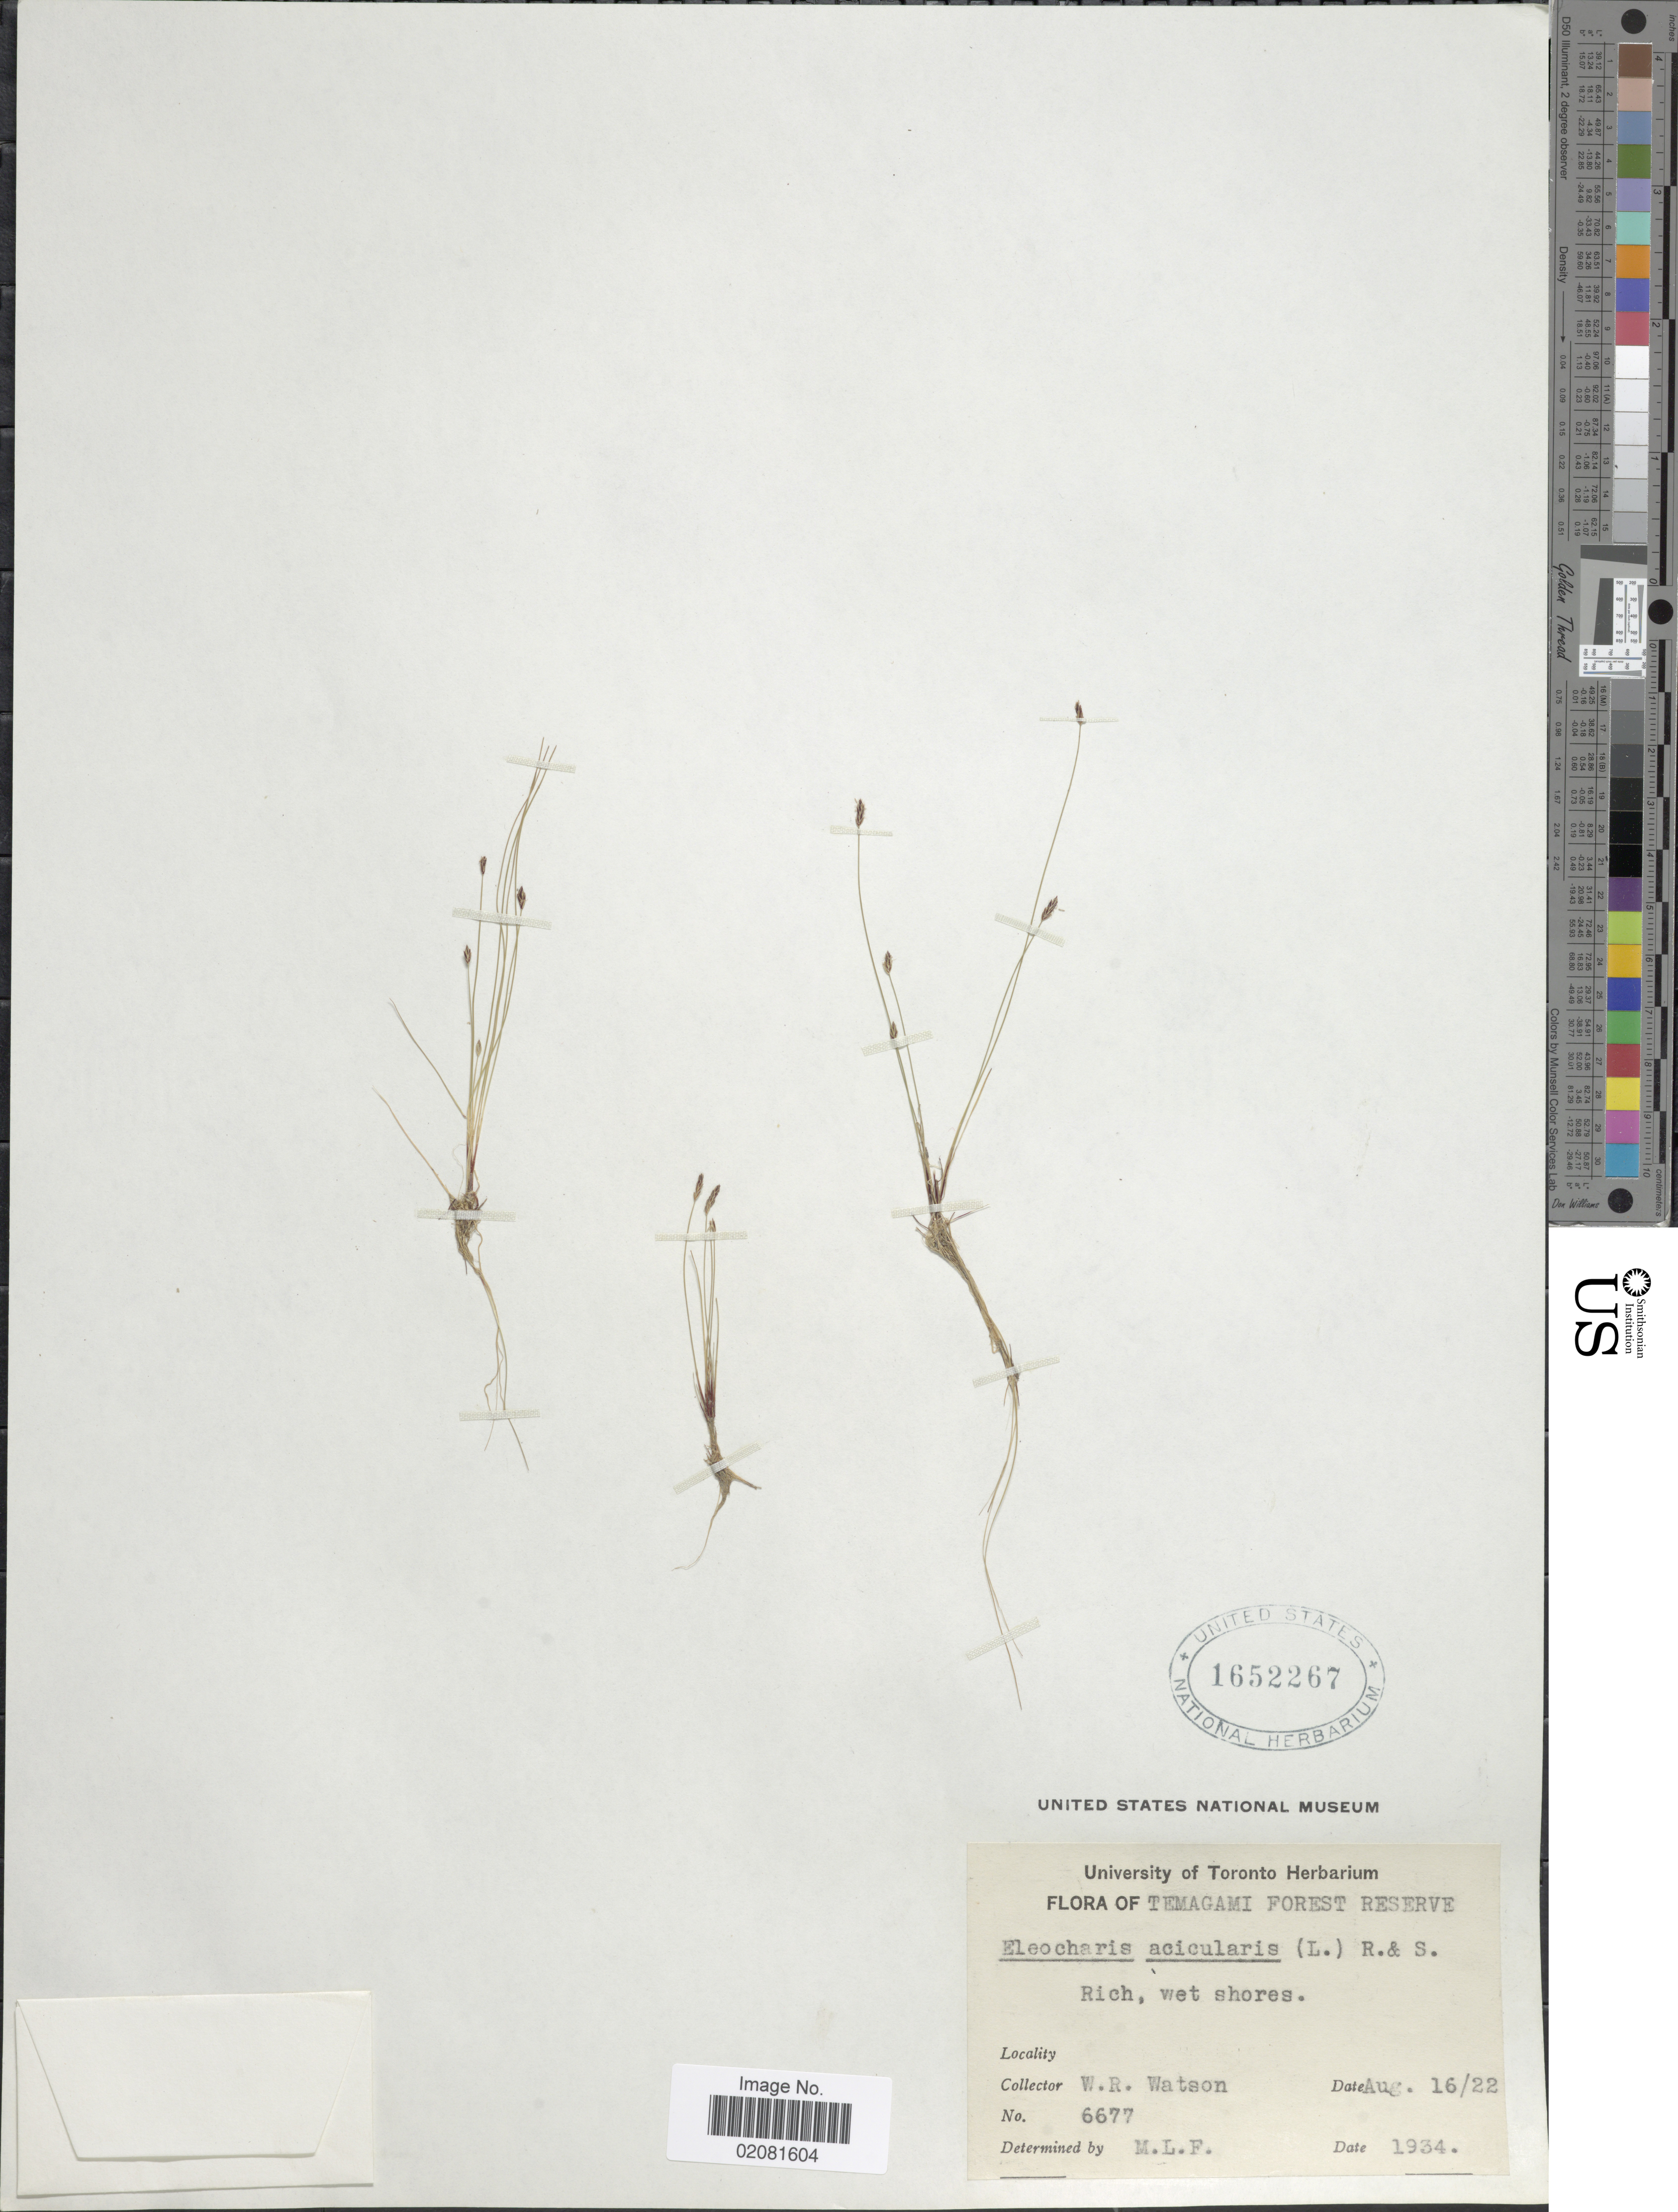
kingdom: Plantae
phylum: Tracheophyta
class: Liliopsida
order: Poales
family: Cyperaceae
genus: Eleocharis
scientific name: Eleocharis acicularis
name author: (L.) Roem. & Schult.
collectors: W. R. Watson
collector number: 6677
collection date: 1922-08-16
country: Canada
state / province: Ontario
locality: Temagami Forest Reserve. Rich, wet shores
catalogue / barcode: US 1652267